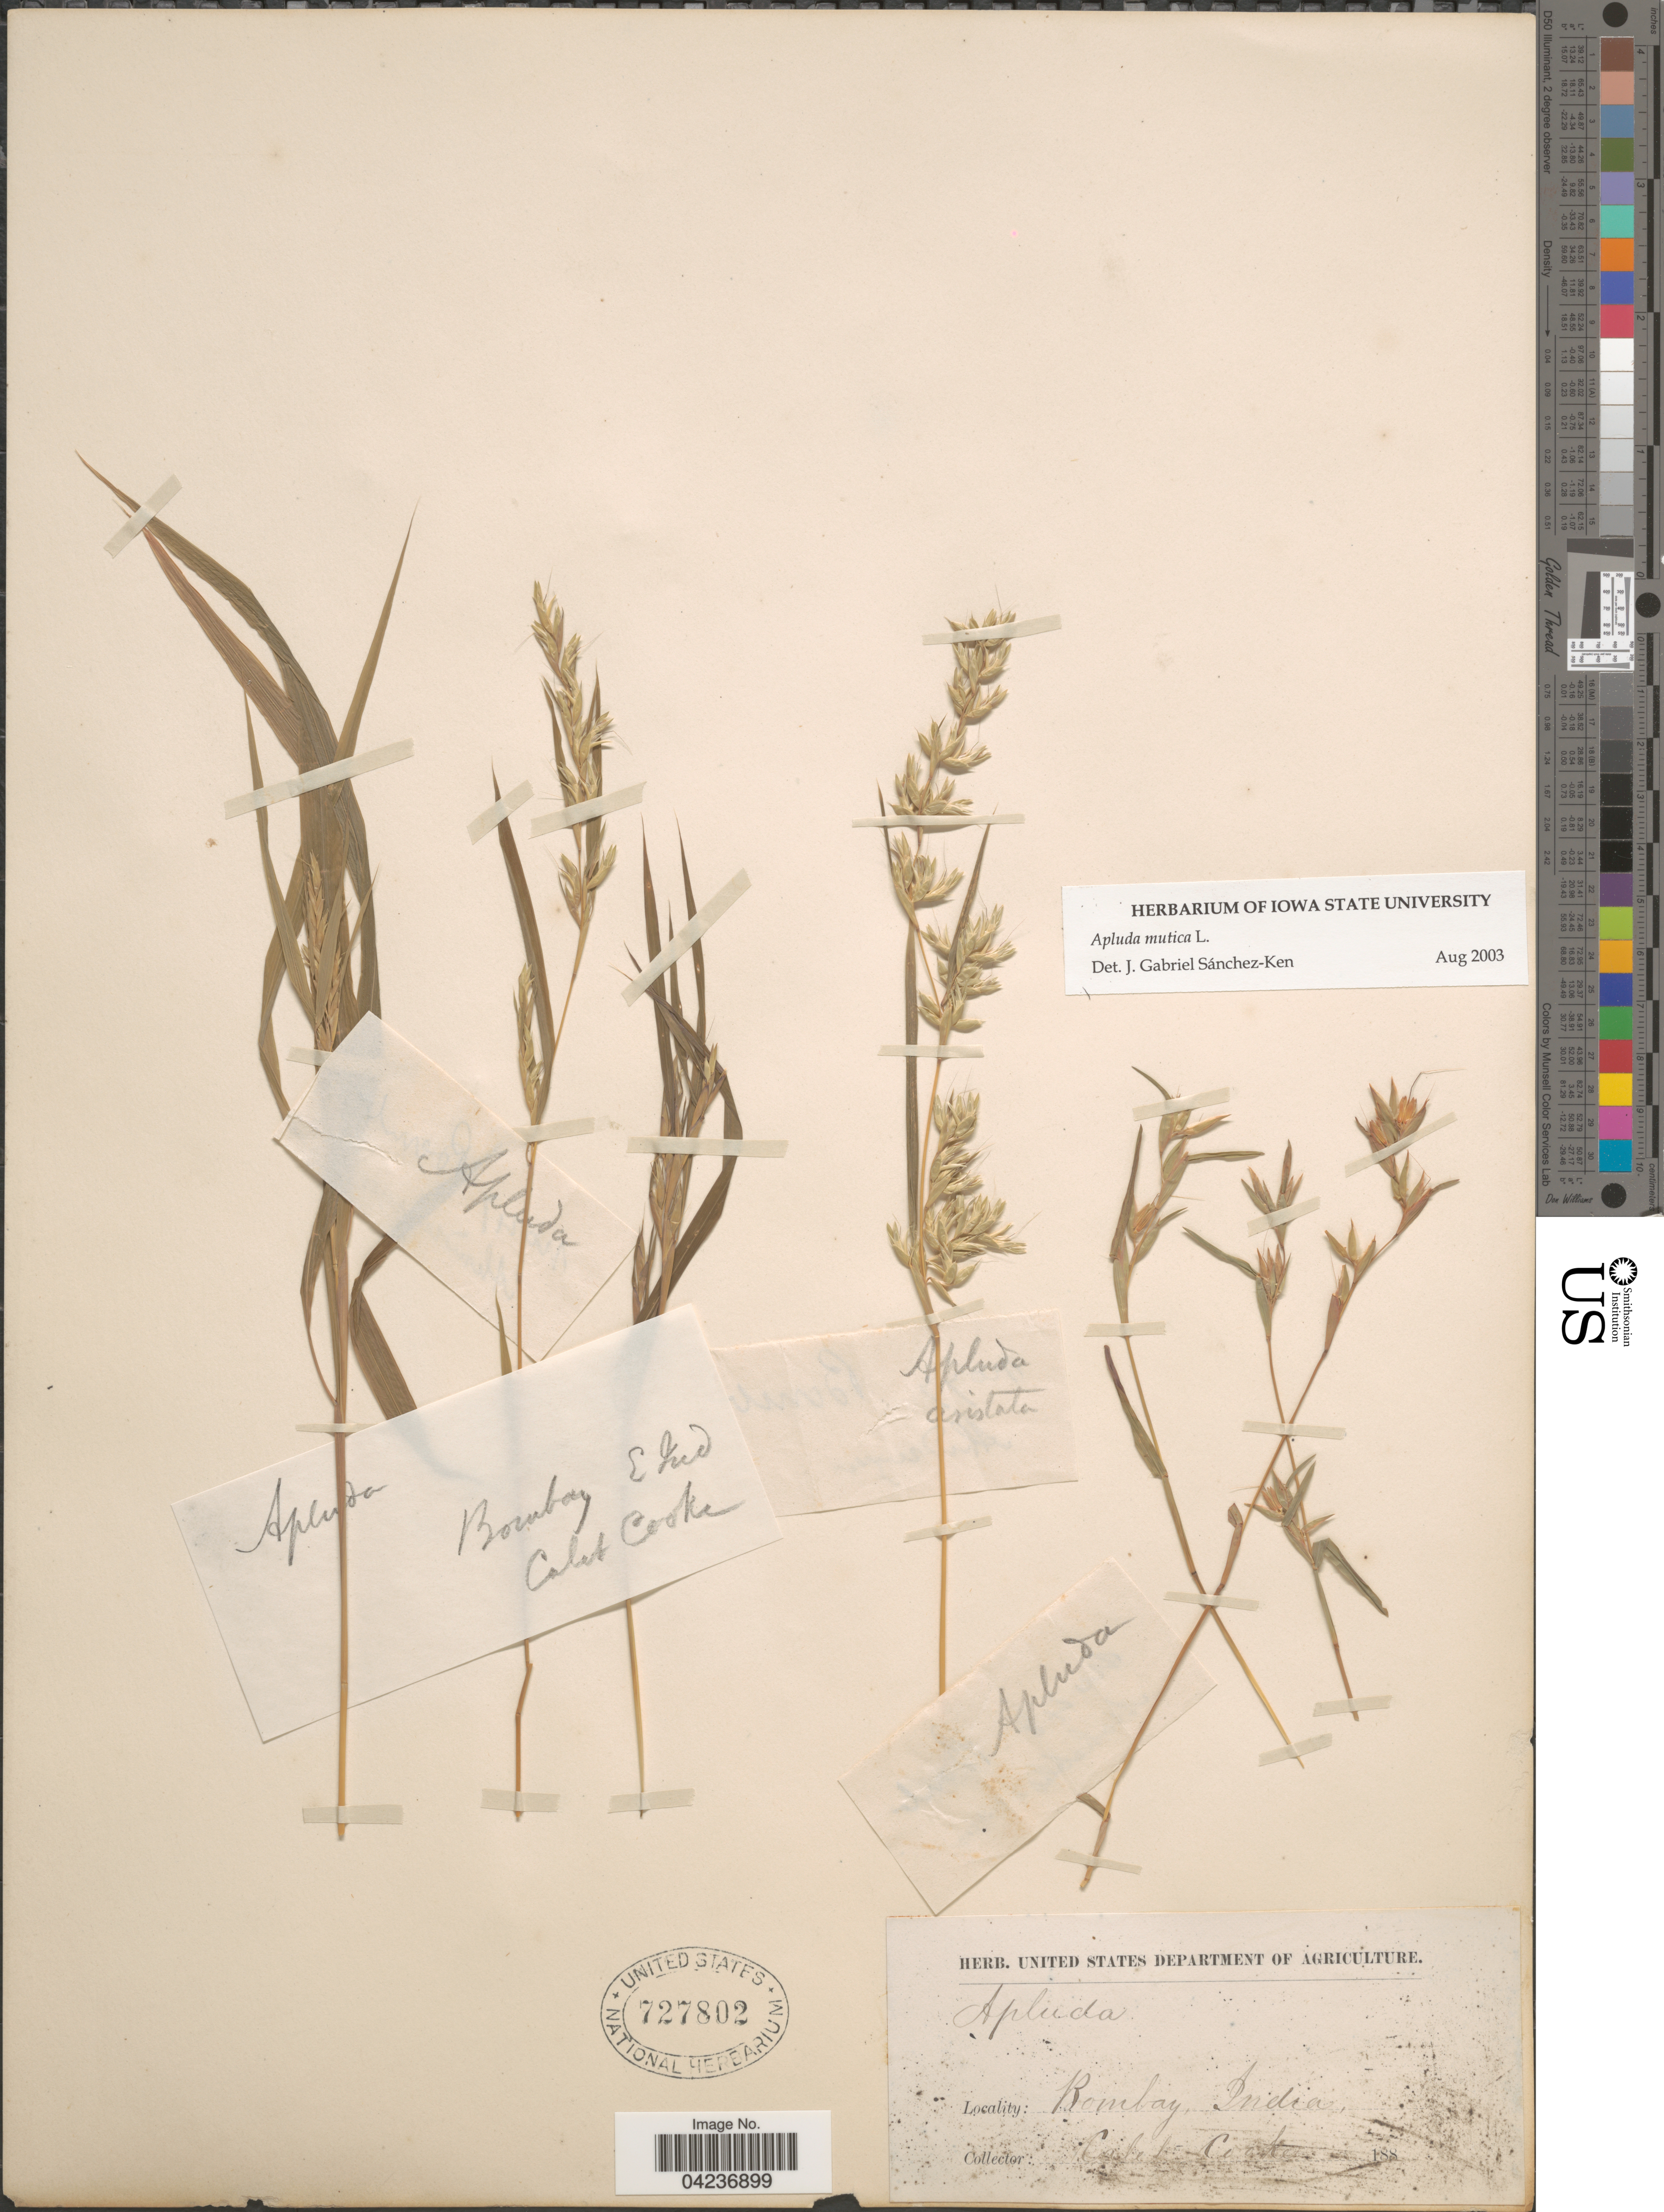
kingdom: Plantae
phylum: Tracheophyta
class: Liliopsida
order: Poales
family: Poaceae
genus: Apluda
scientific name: Apluda mutica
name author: L.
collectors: C. M. Cooke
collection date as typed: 188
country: India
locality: Bombay.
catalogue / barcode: US 727802